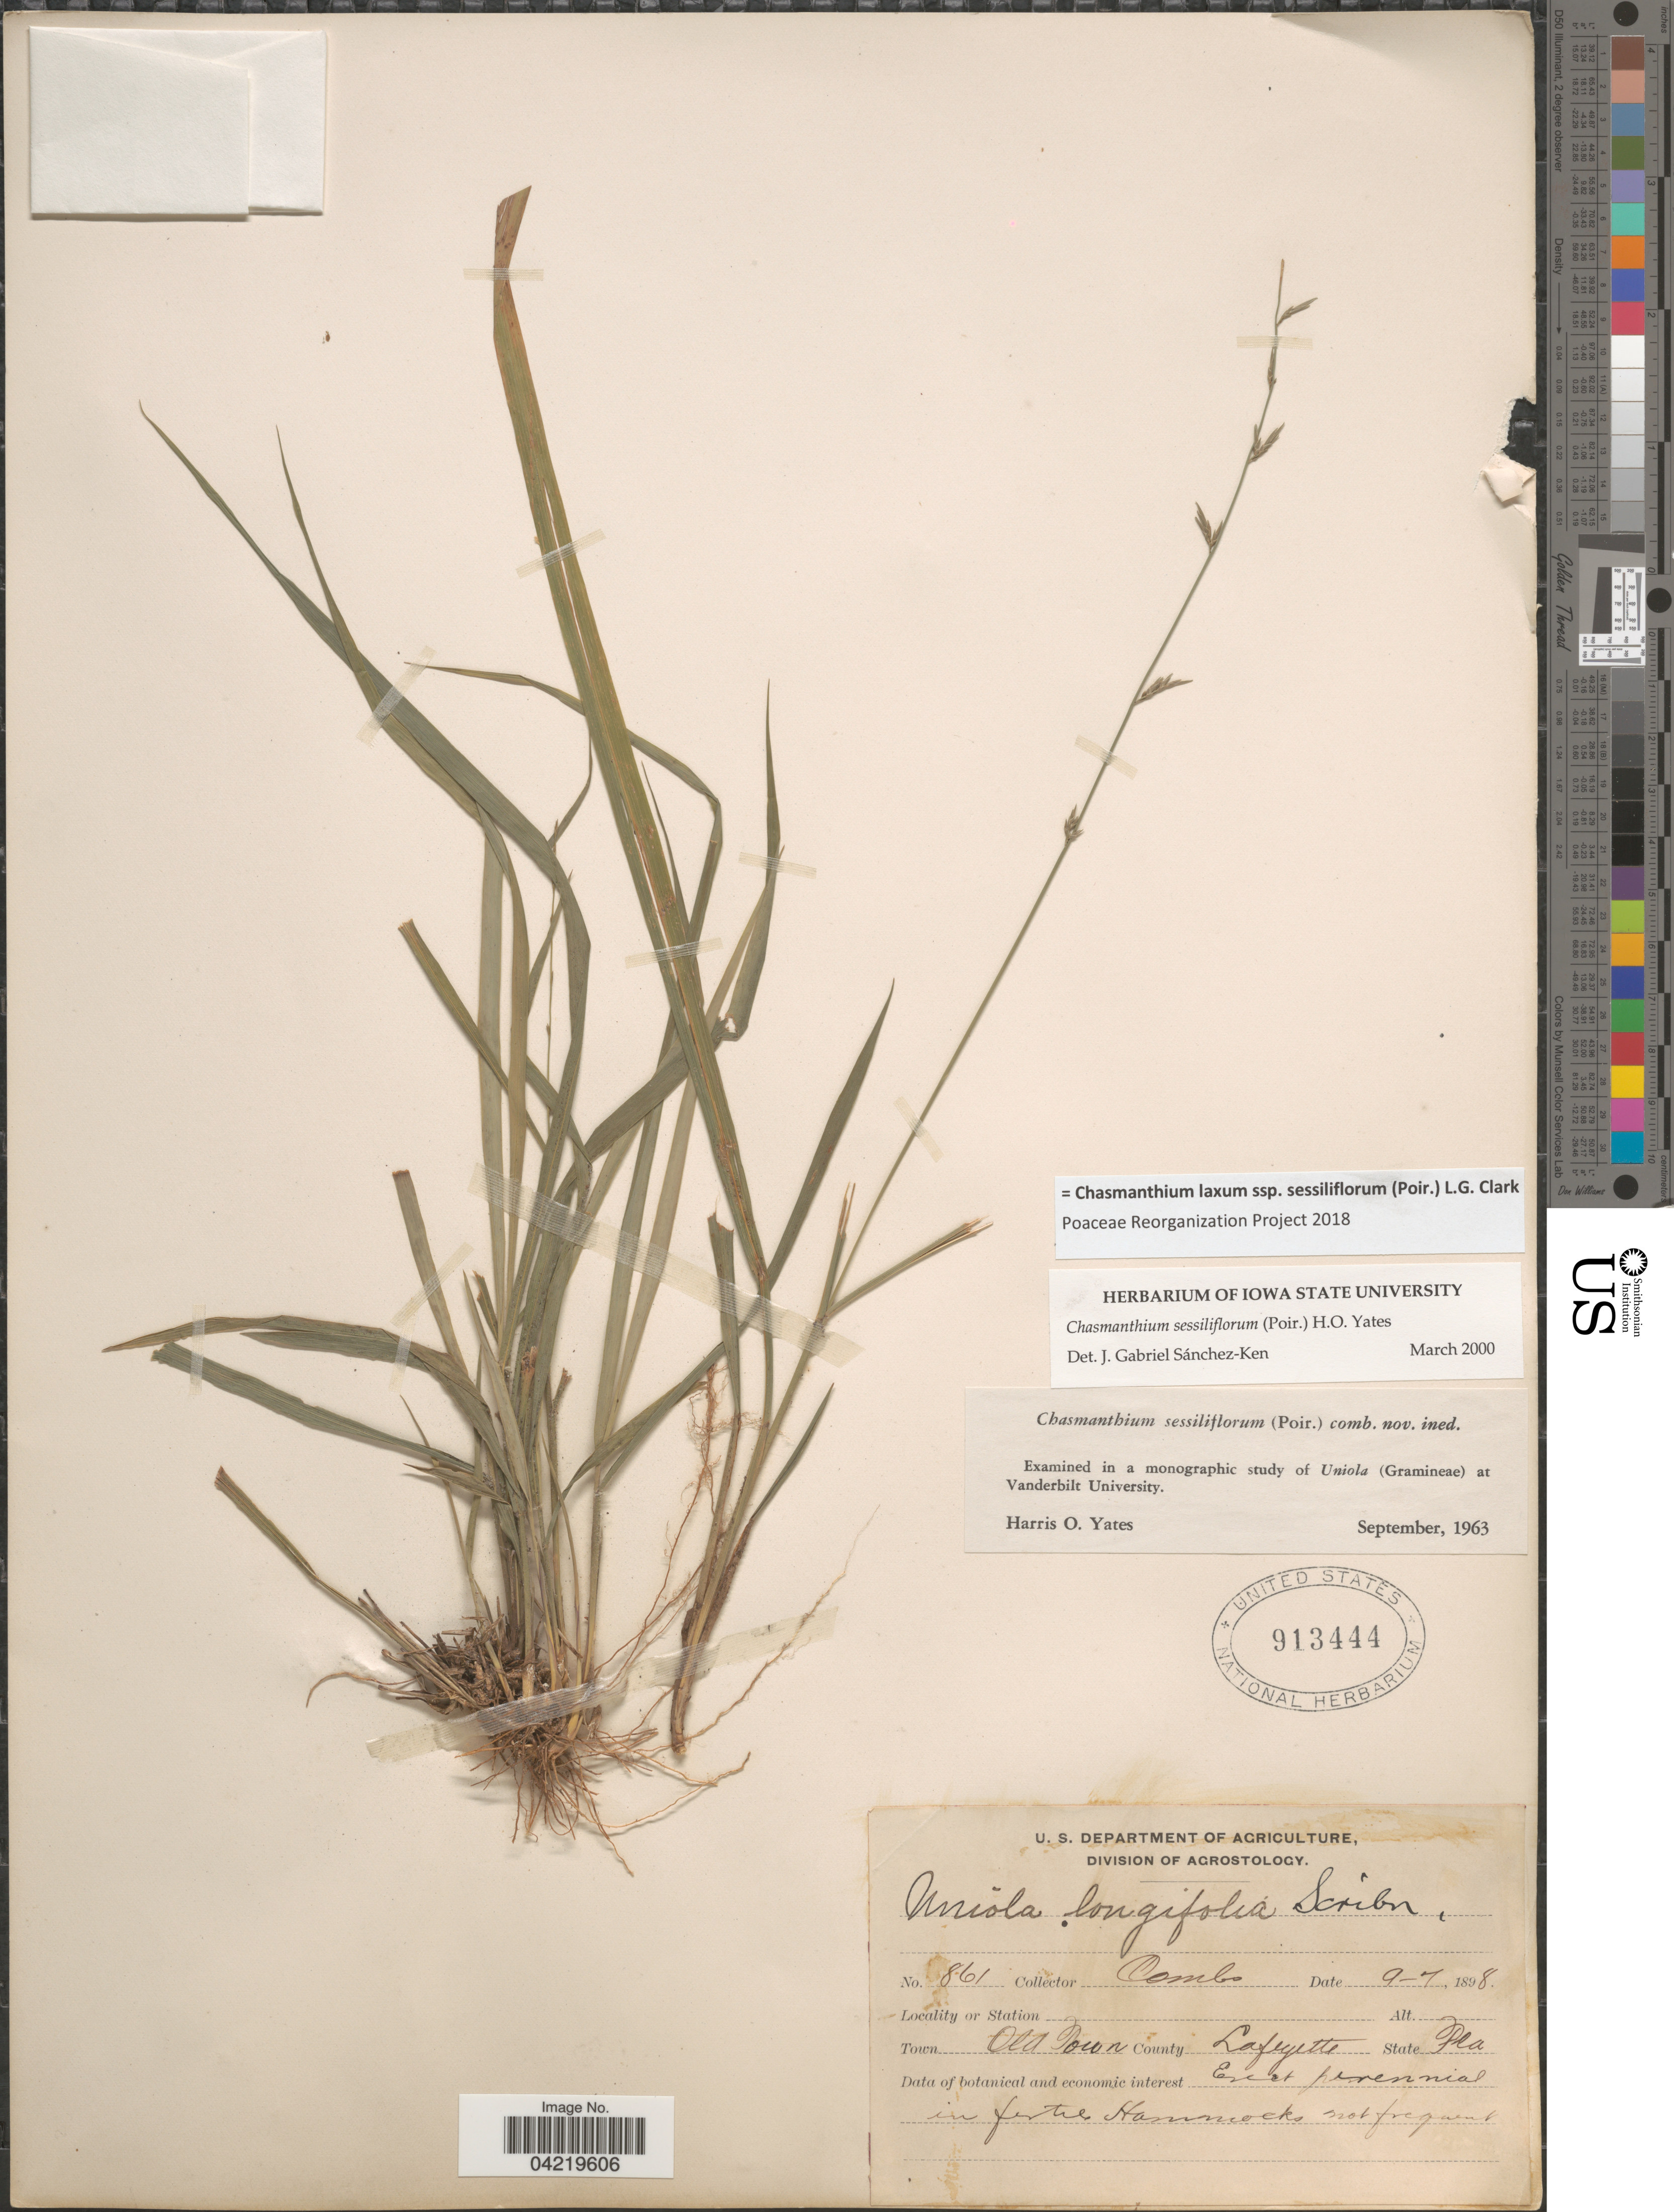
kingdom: Plantae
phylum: Tracheophyta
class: Liliopsida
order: Poales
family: Poaceae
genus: Chasmanthium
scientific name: Chasmanthium laxum subsp. sessiliflorum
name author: (L.) H.O. Yates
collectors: -. Combs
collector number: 861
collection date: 1898-09-07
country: United States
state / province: Florida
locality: Town Old Town. County Lafayette.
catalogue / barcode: US 913444